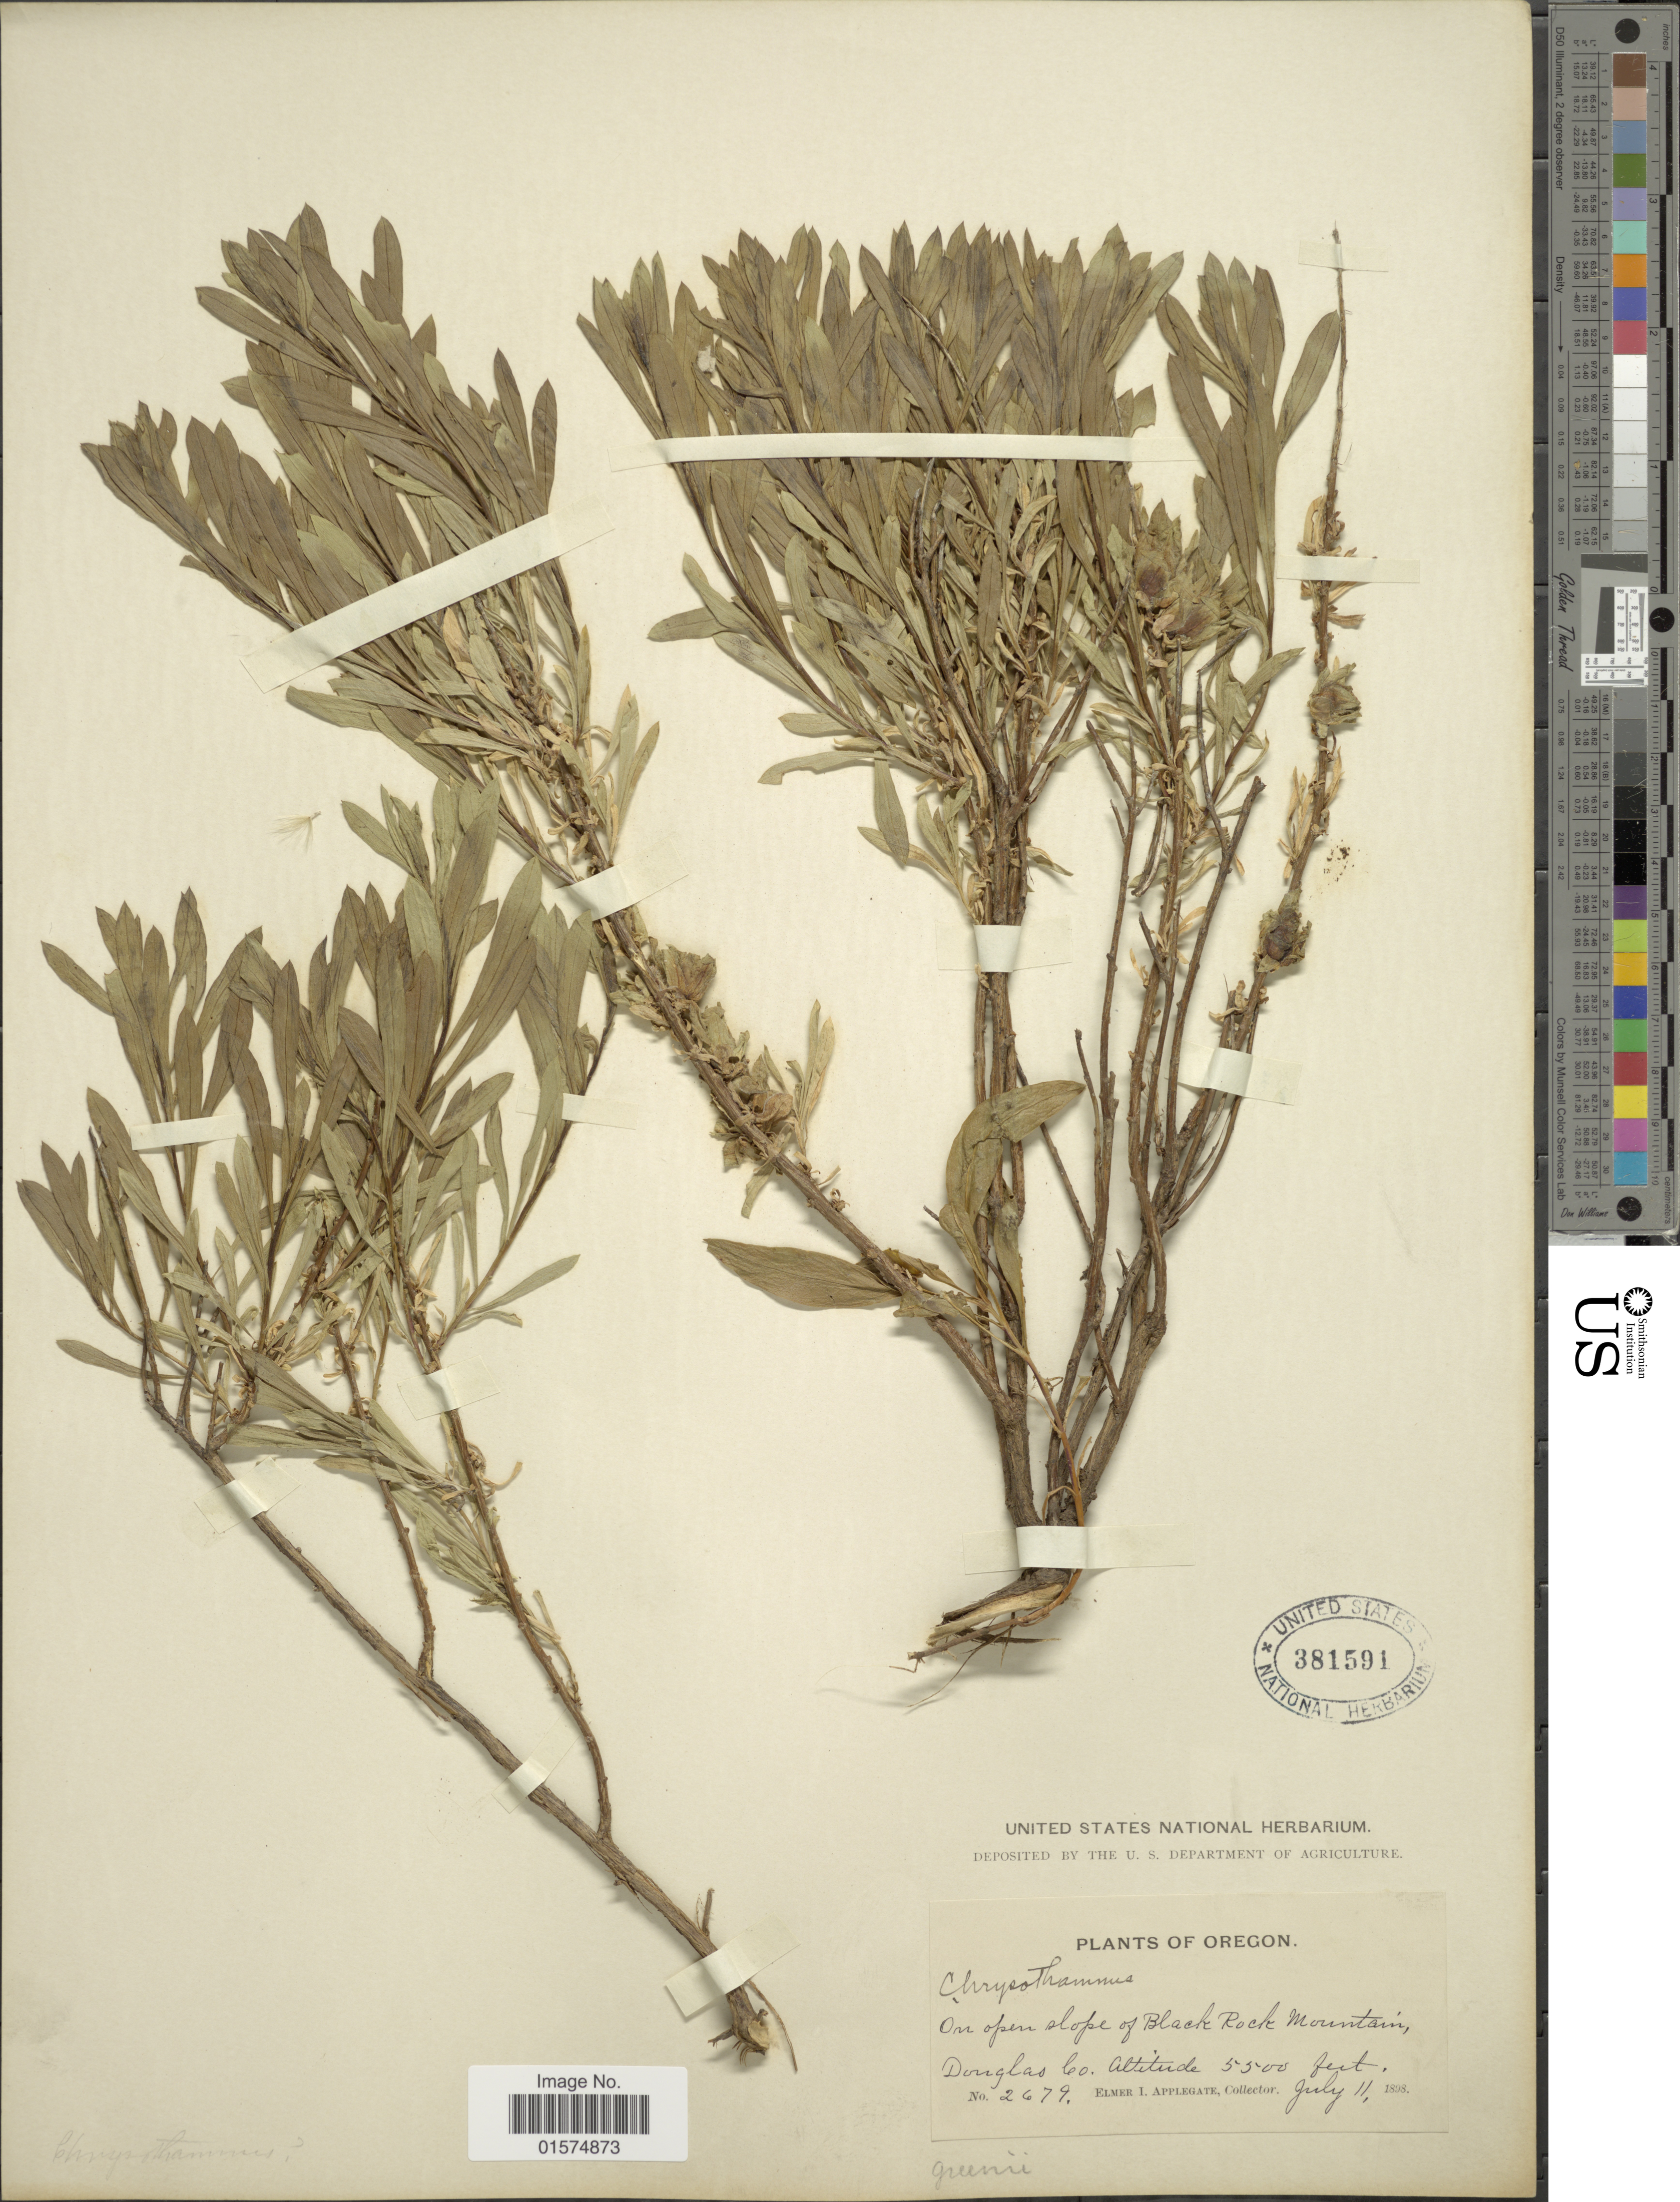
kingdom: Plantae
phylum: Tracheophyta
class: Magnoliopsida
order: Asterales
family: Asteraceae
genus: Ericameria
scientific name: Ericameria bloomeri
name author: (A. Gray) J.F. Macbr.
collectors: E. I. Applegate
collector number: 2679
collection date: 1898-07-11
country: United States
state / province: Oregon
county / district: Douglas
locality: Open slope of Black Rock Mountain, Douglas Co.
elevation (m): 1676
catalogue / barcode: US 381591